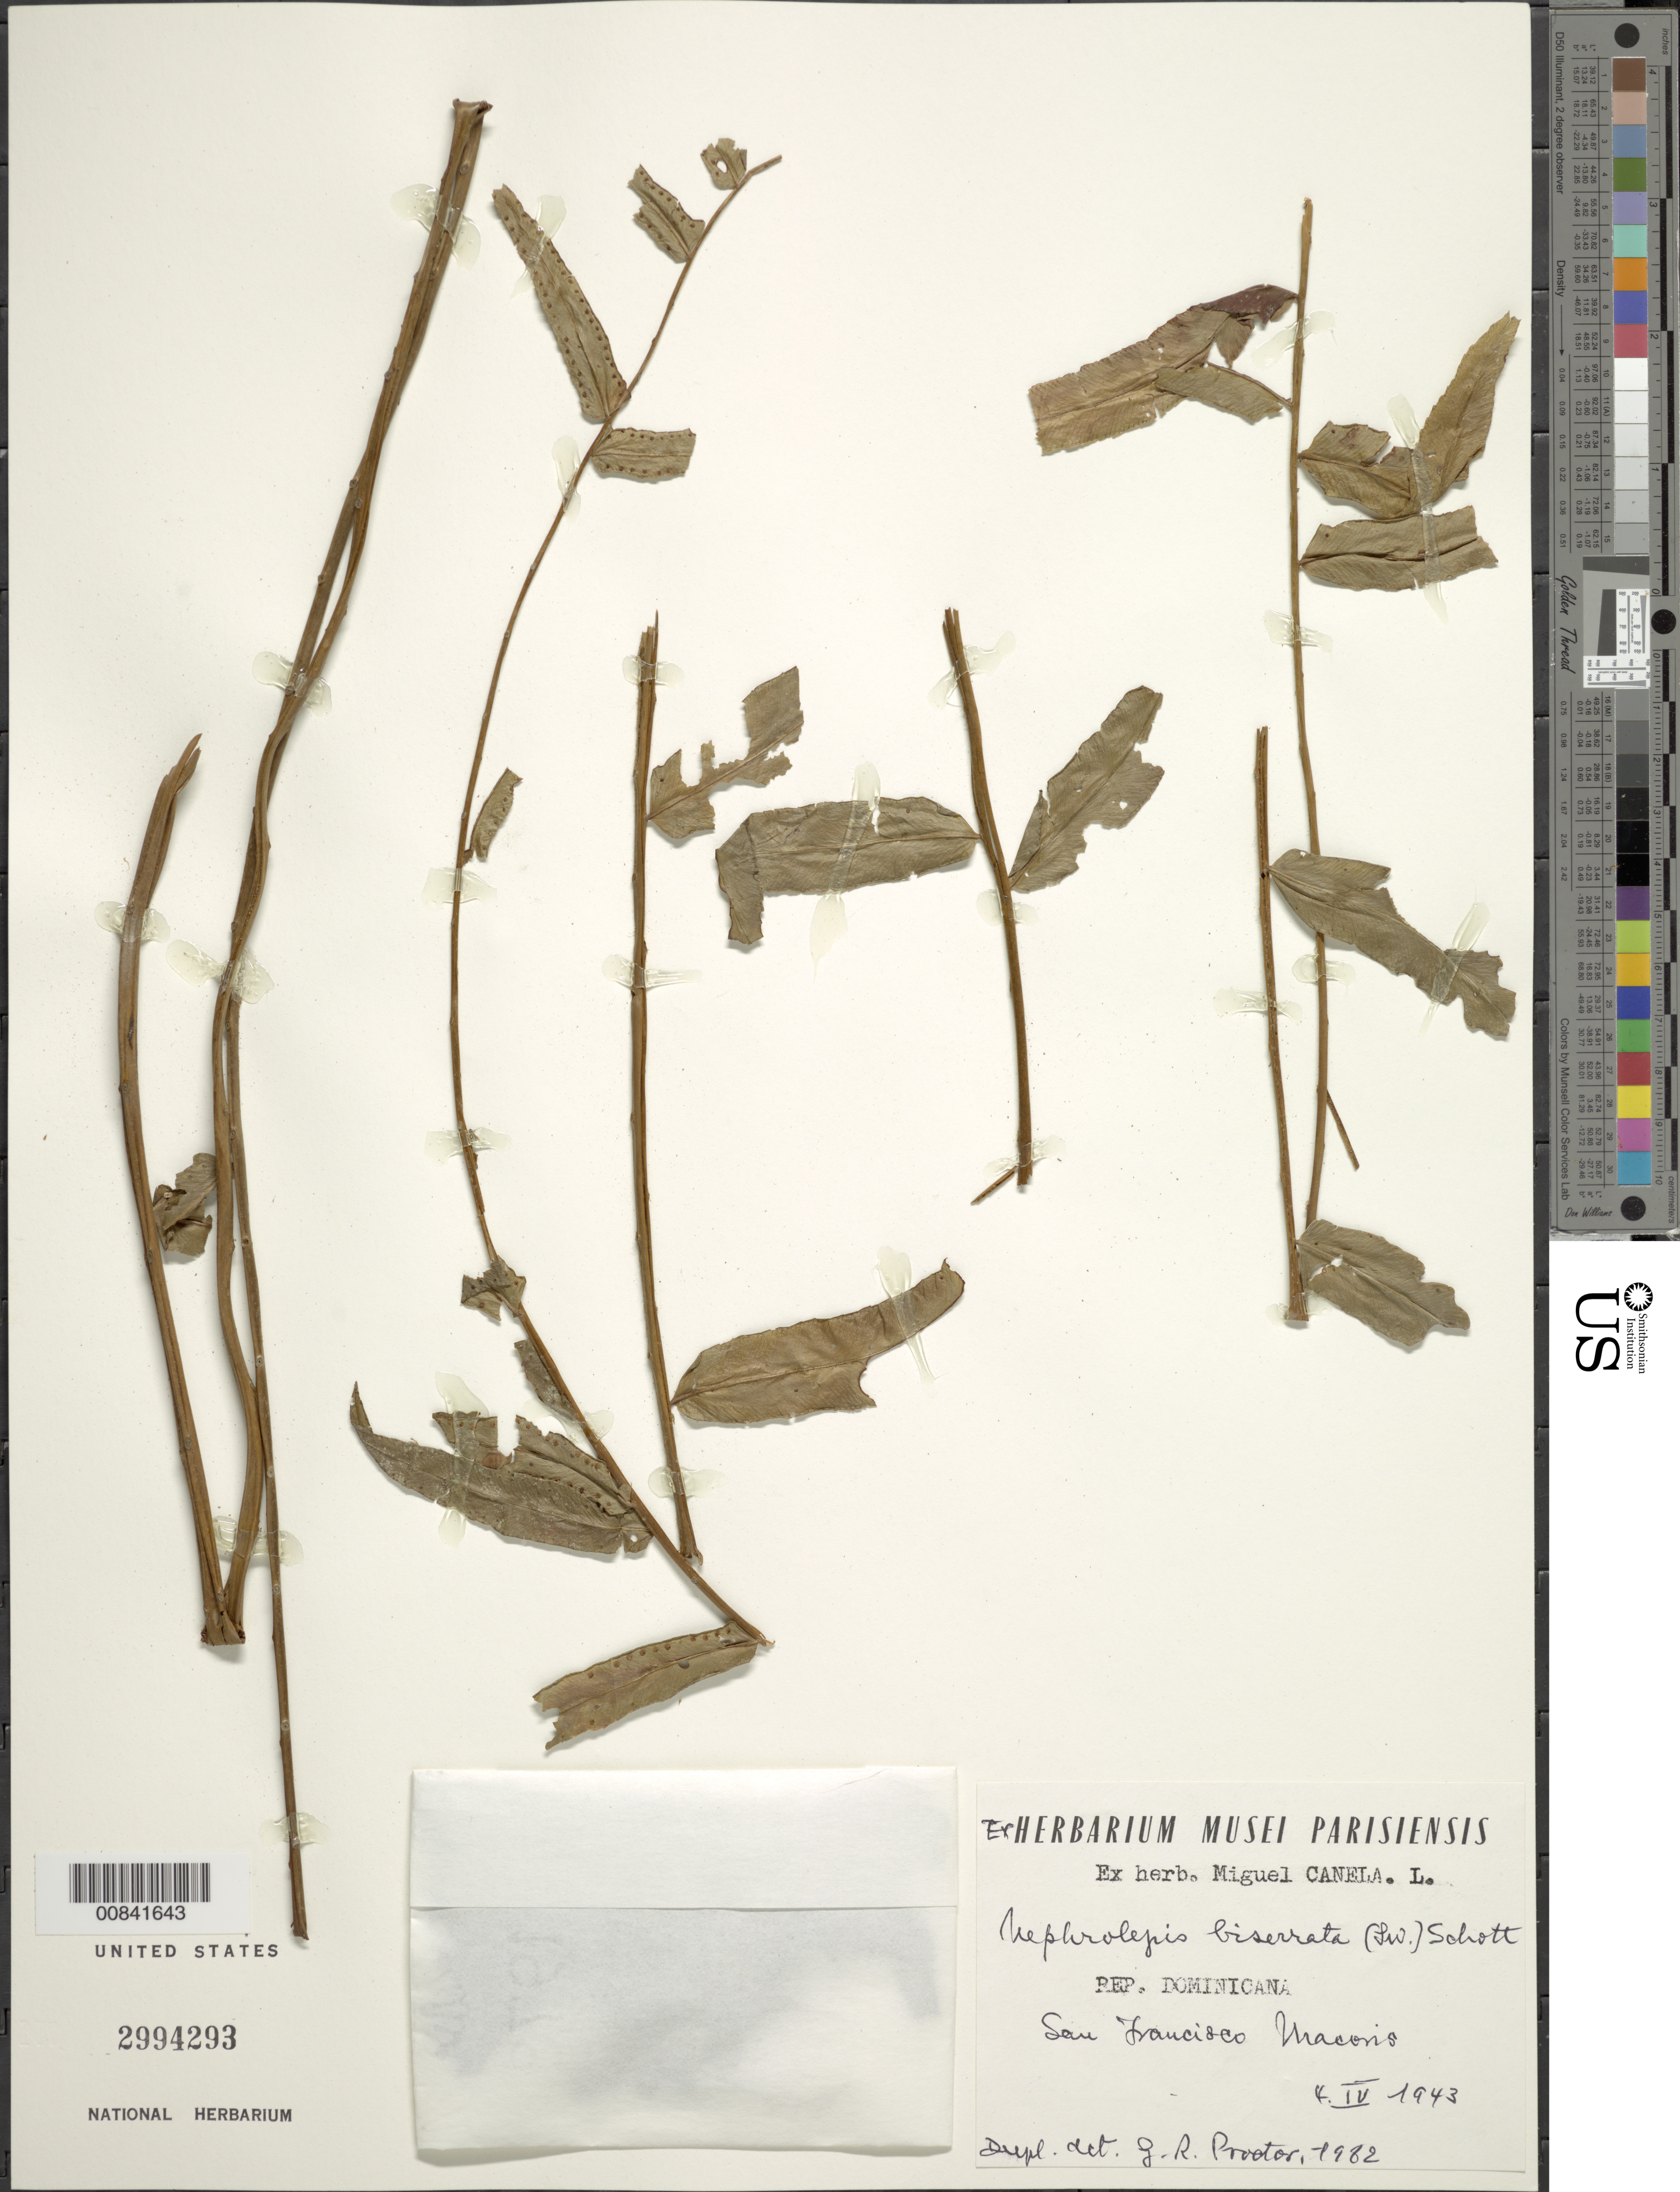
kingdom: Plantae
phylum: Tracheophyta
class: Polypodiopsida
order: Polypodiales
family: Nephrolepidaceae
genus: Nephrolepis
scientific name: Nephrolepis biserrata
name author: (Sw.) Schott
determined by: Proctor, G. R.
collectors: M. Canela Lazaro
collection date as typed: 04 Apr 1943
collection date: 1943-04-04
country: Dominican Republic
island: Hispaniola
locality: San Francisco Macorís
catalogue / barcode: US 2994293